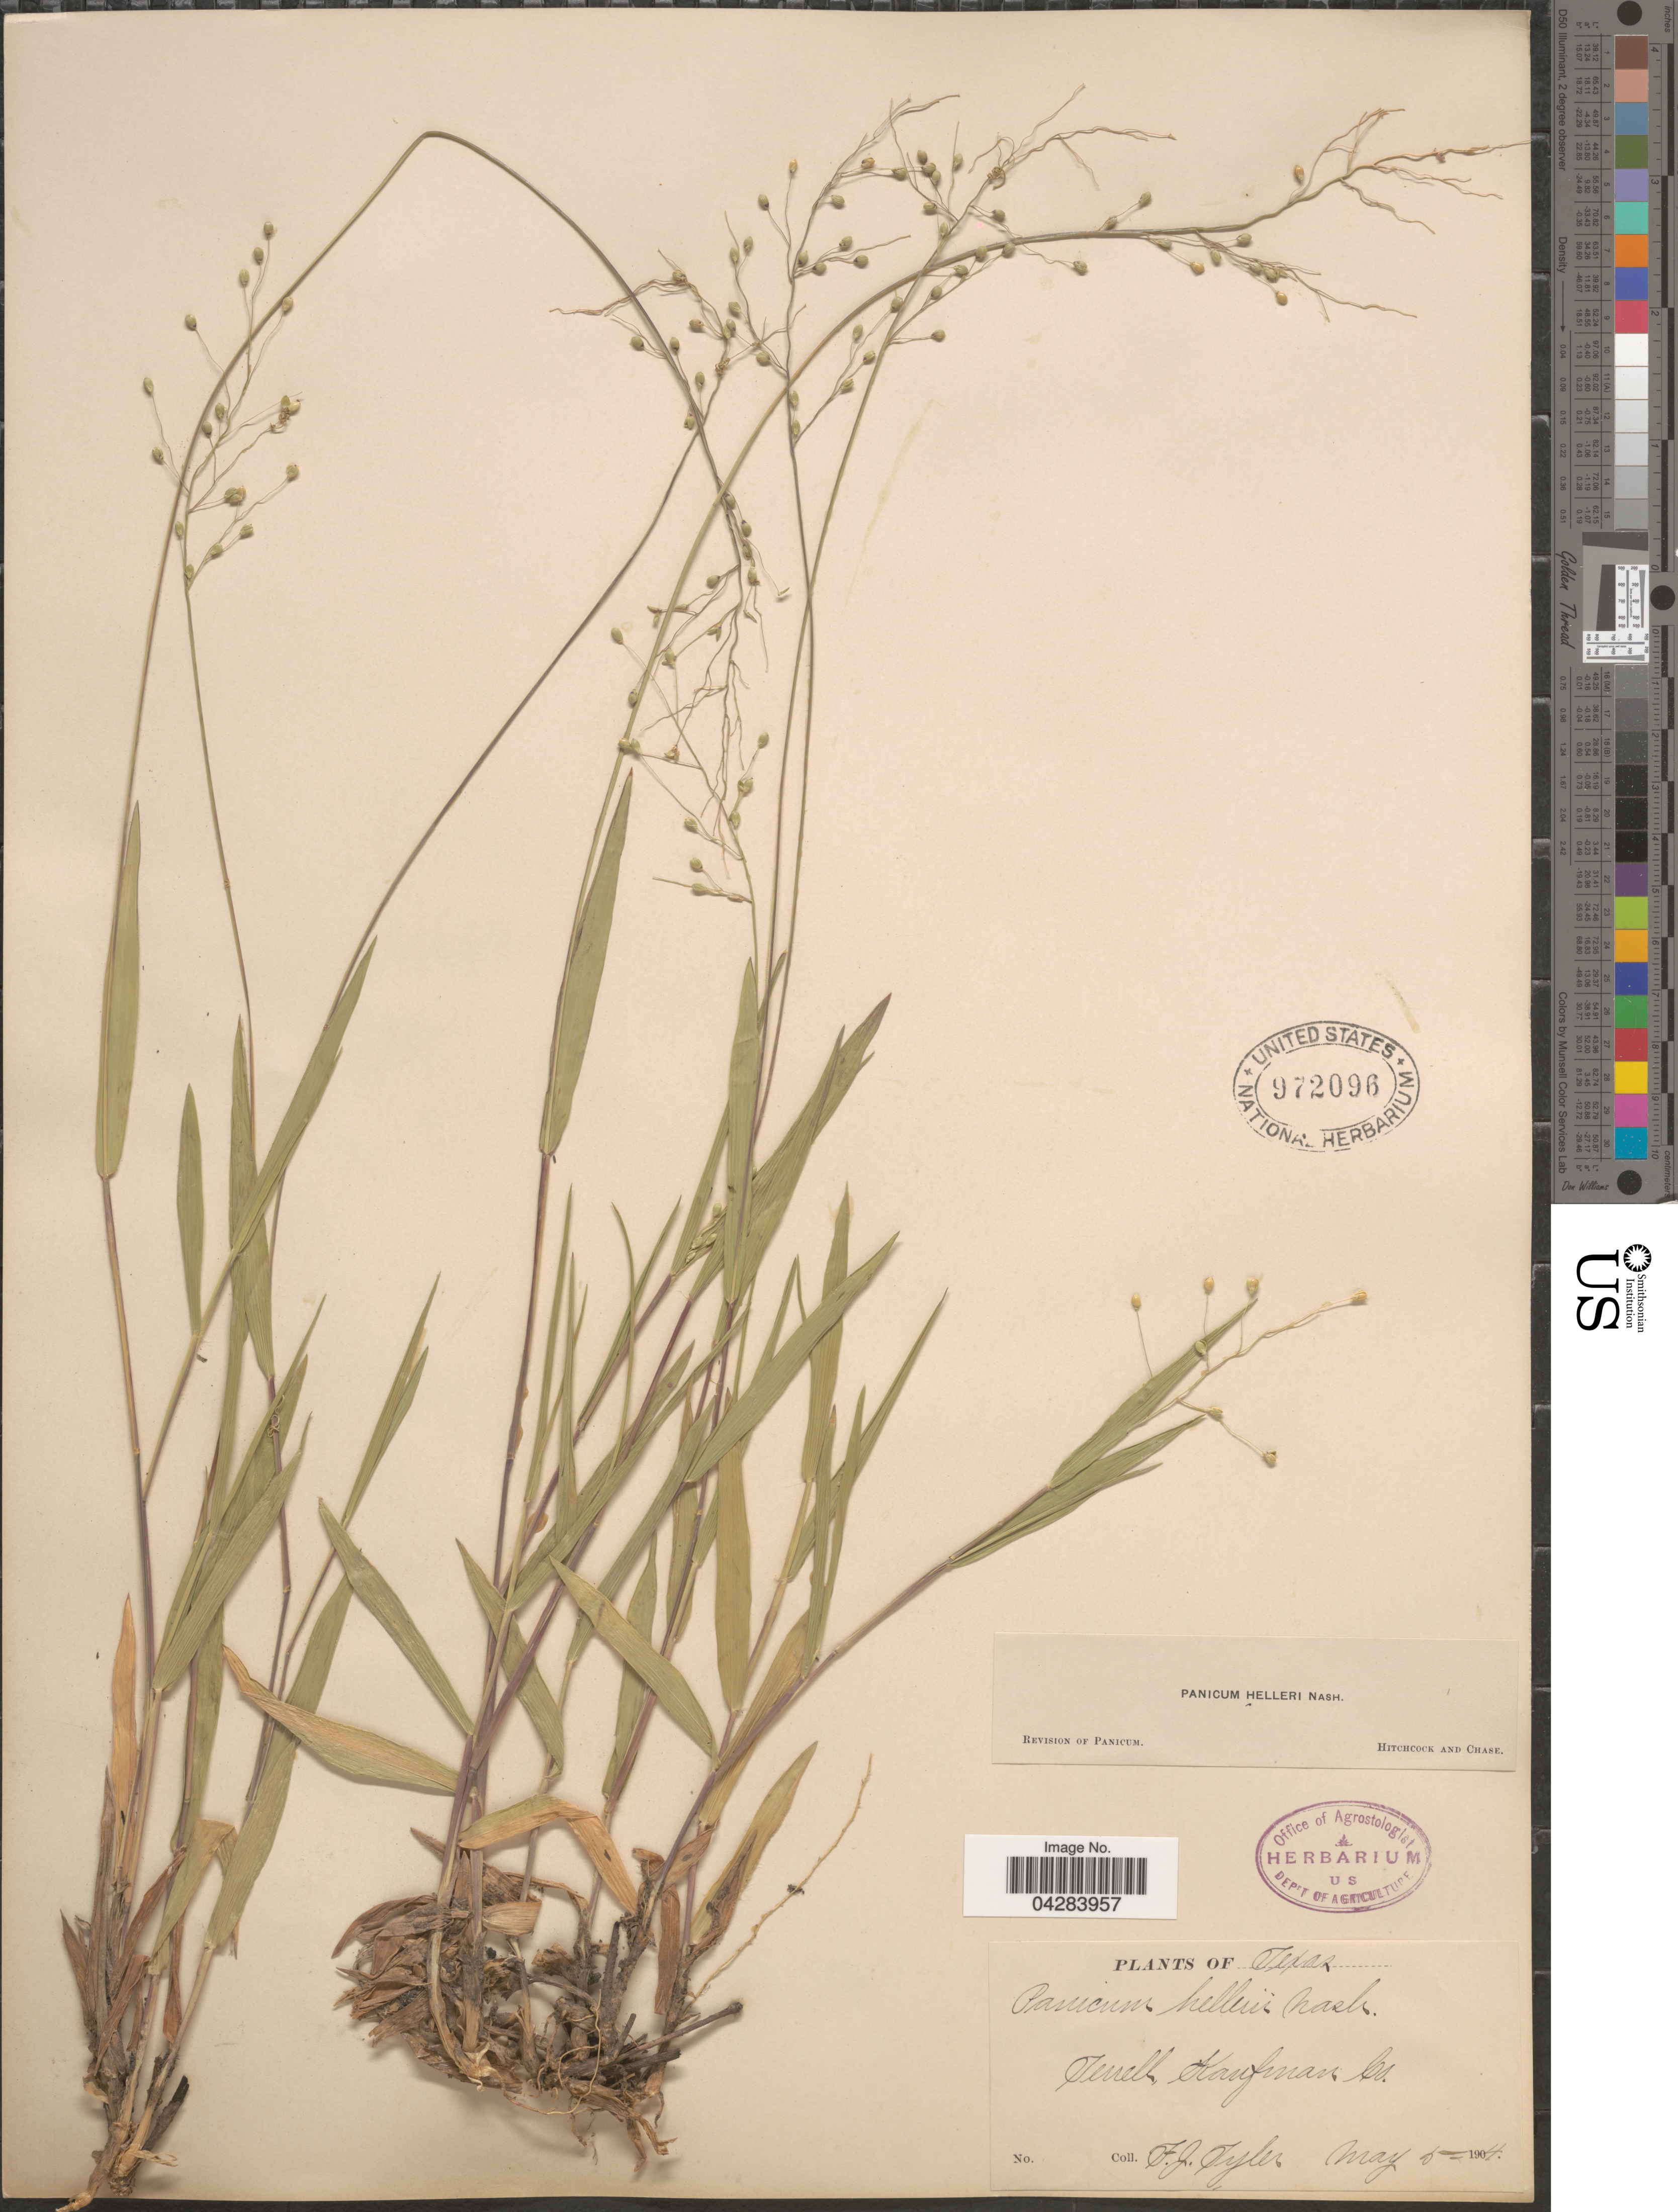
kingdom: Plantae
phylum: Tracheophyta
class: Liliopsida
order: Poales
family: Poaceae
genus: Dichanthelium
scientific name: Dichanthelium oligosanthes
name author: (Schult.) Gould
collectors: F. Tyler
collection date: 1904-05-05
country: United States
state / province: Texas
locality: Terrell Kaufman Co.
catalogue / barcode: US 972096